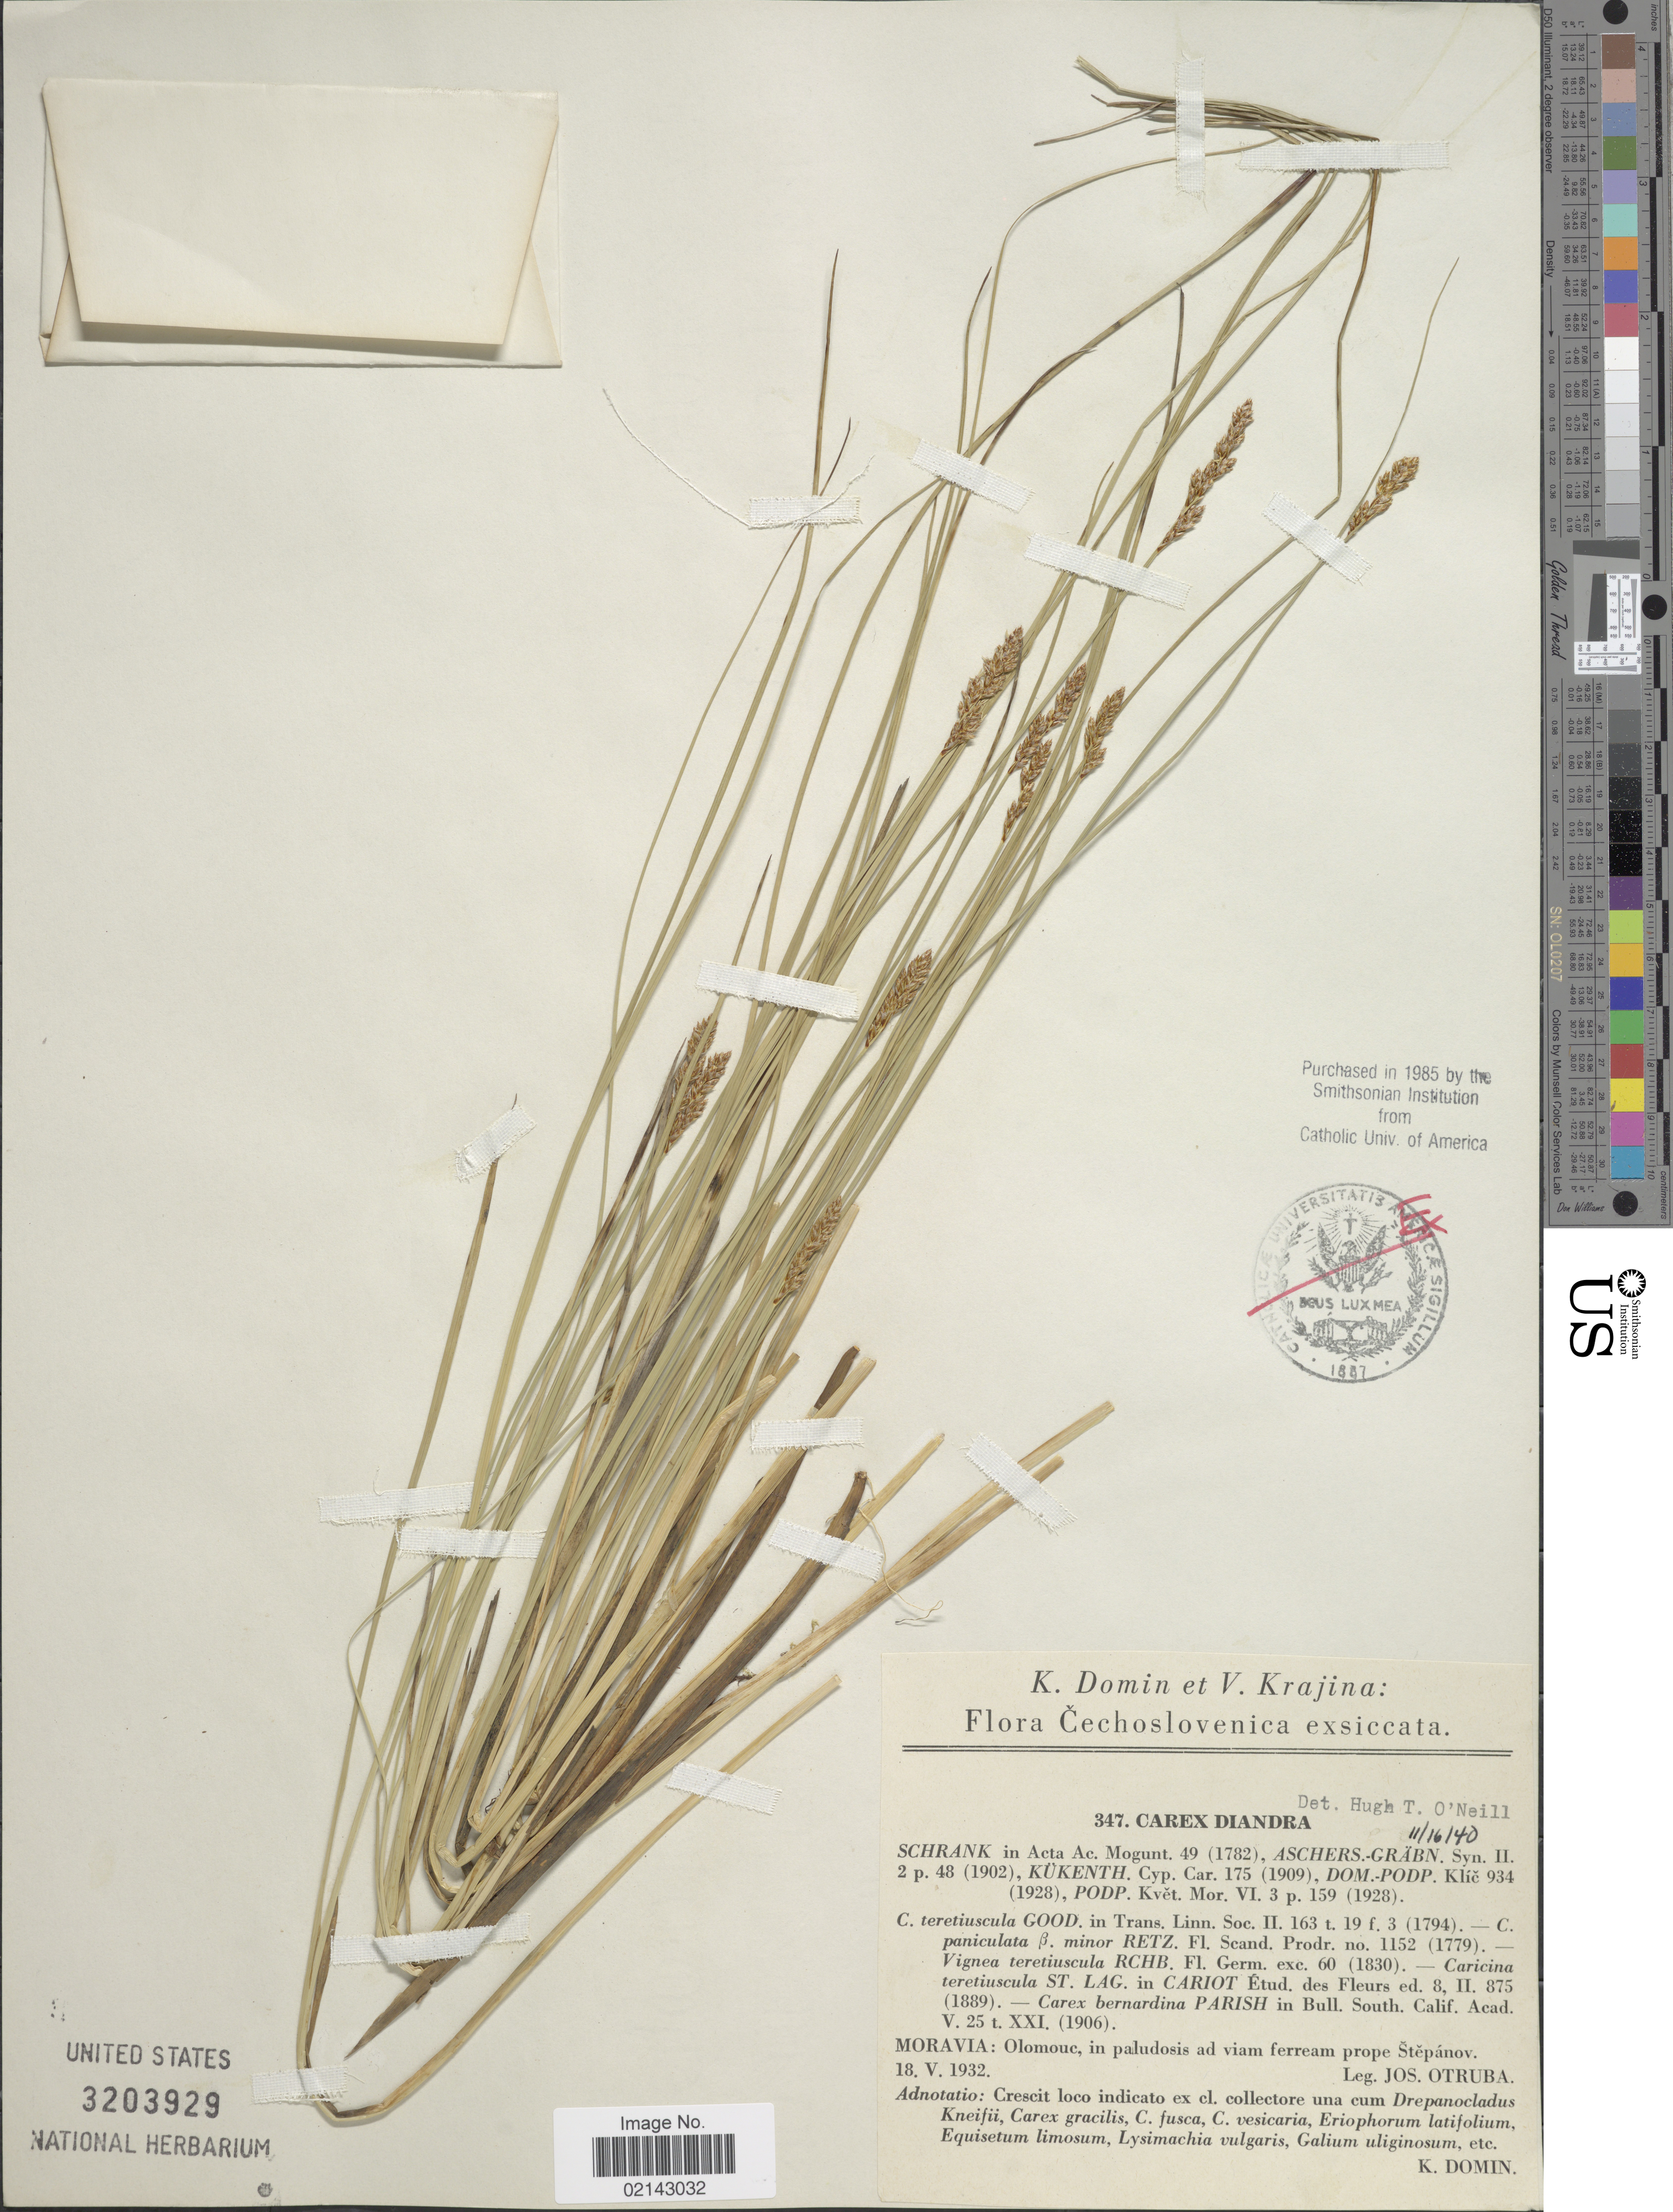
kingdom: Plantae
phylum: Tracheophyta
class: Liliopsida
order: Poales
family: Cyperaceae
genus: Carex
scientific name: Carex diandra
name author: Schrank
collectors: J. Otruba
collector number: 347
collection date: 1932-05-18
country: Czechia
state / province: Olomouc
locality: Cechoslovenica. Moravia: in paludosis ad viam ferream prope Stepanov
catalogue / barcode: US 3203929